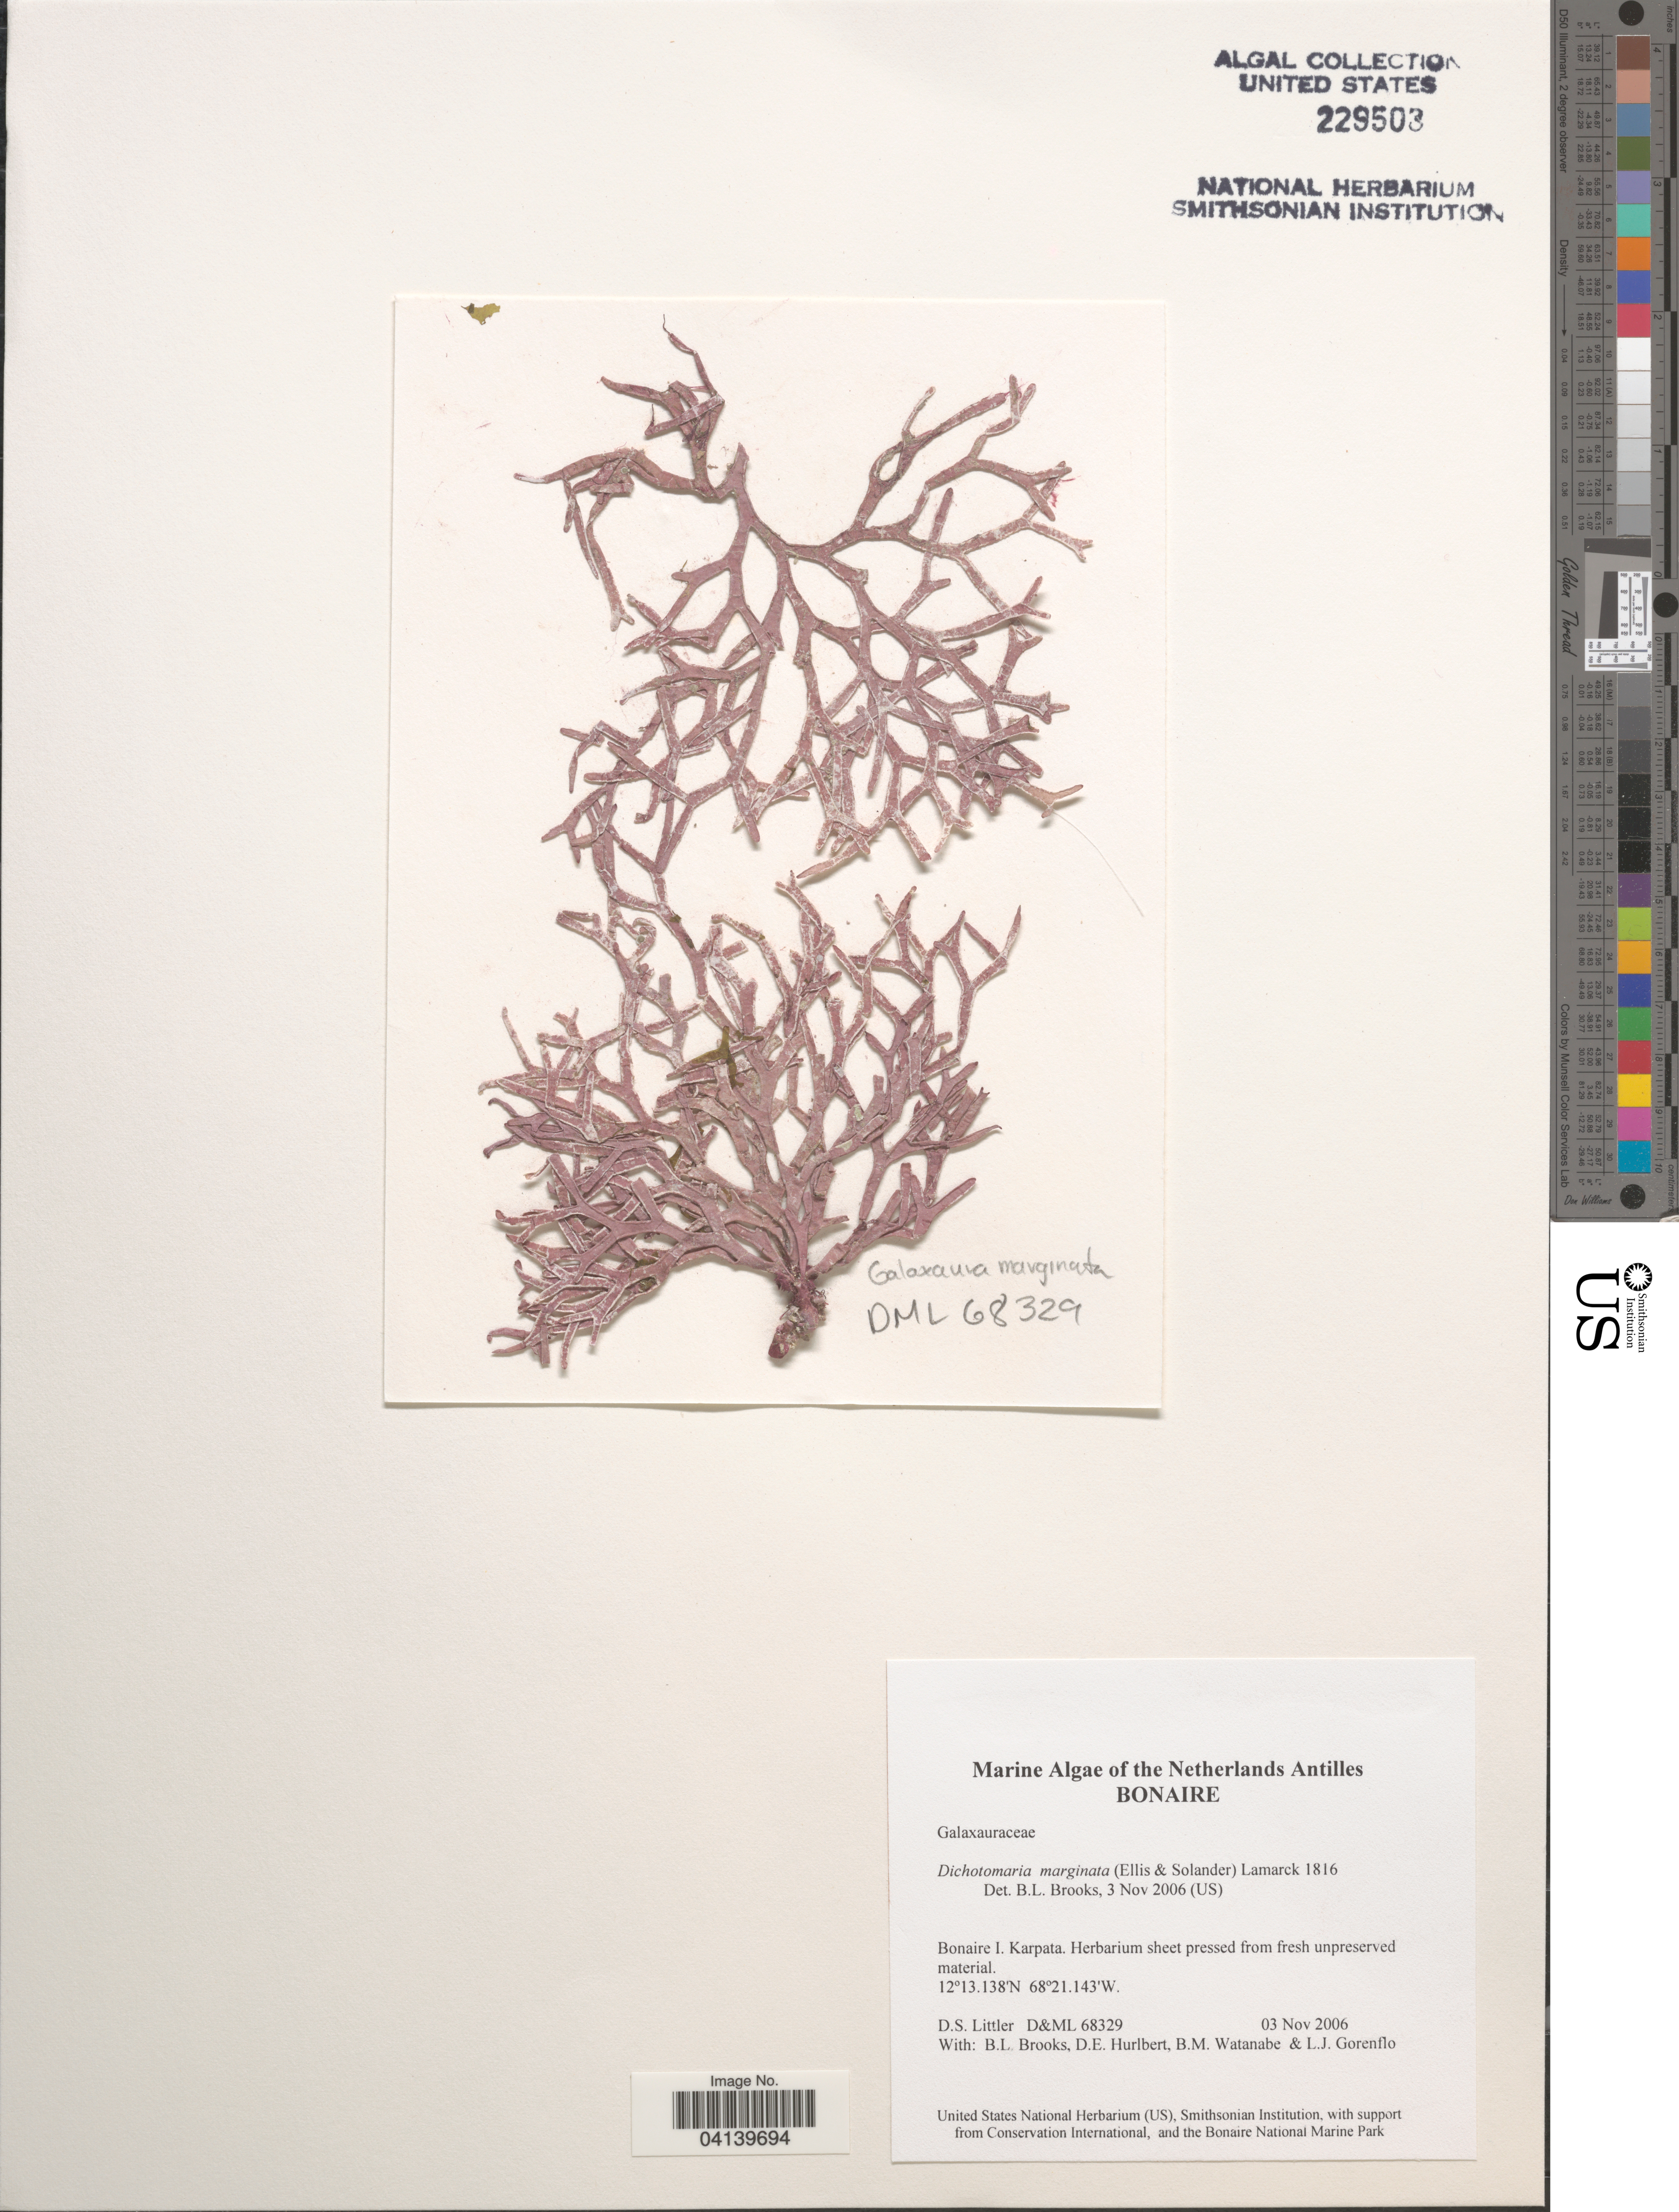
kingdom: Plantae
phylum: Rhodophyta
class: Florideophyceae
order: Nemaliales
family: Galaxauraceae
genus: Dichotomaria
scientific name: Dichotomaria marginata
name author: (J. Ellis & Sol.) Lam.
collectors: D. S. Littler, B. Brooks, D. Hurlbert, B. Watanabe & L. Gorenflo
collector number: D&ML 68329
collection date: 2006-11-03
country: Netherlands Antilles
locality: Bonaire. Bonaire I. Karpata.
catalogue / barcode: US 229503